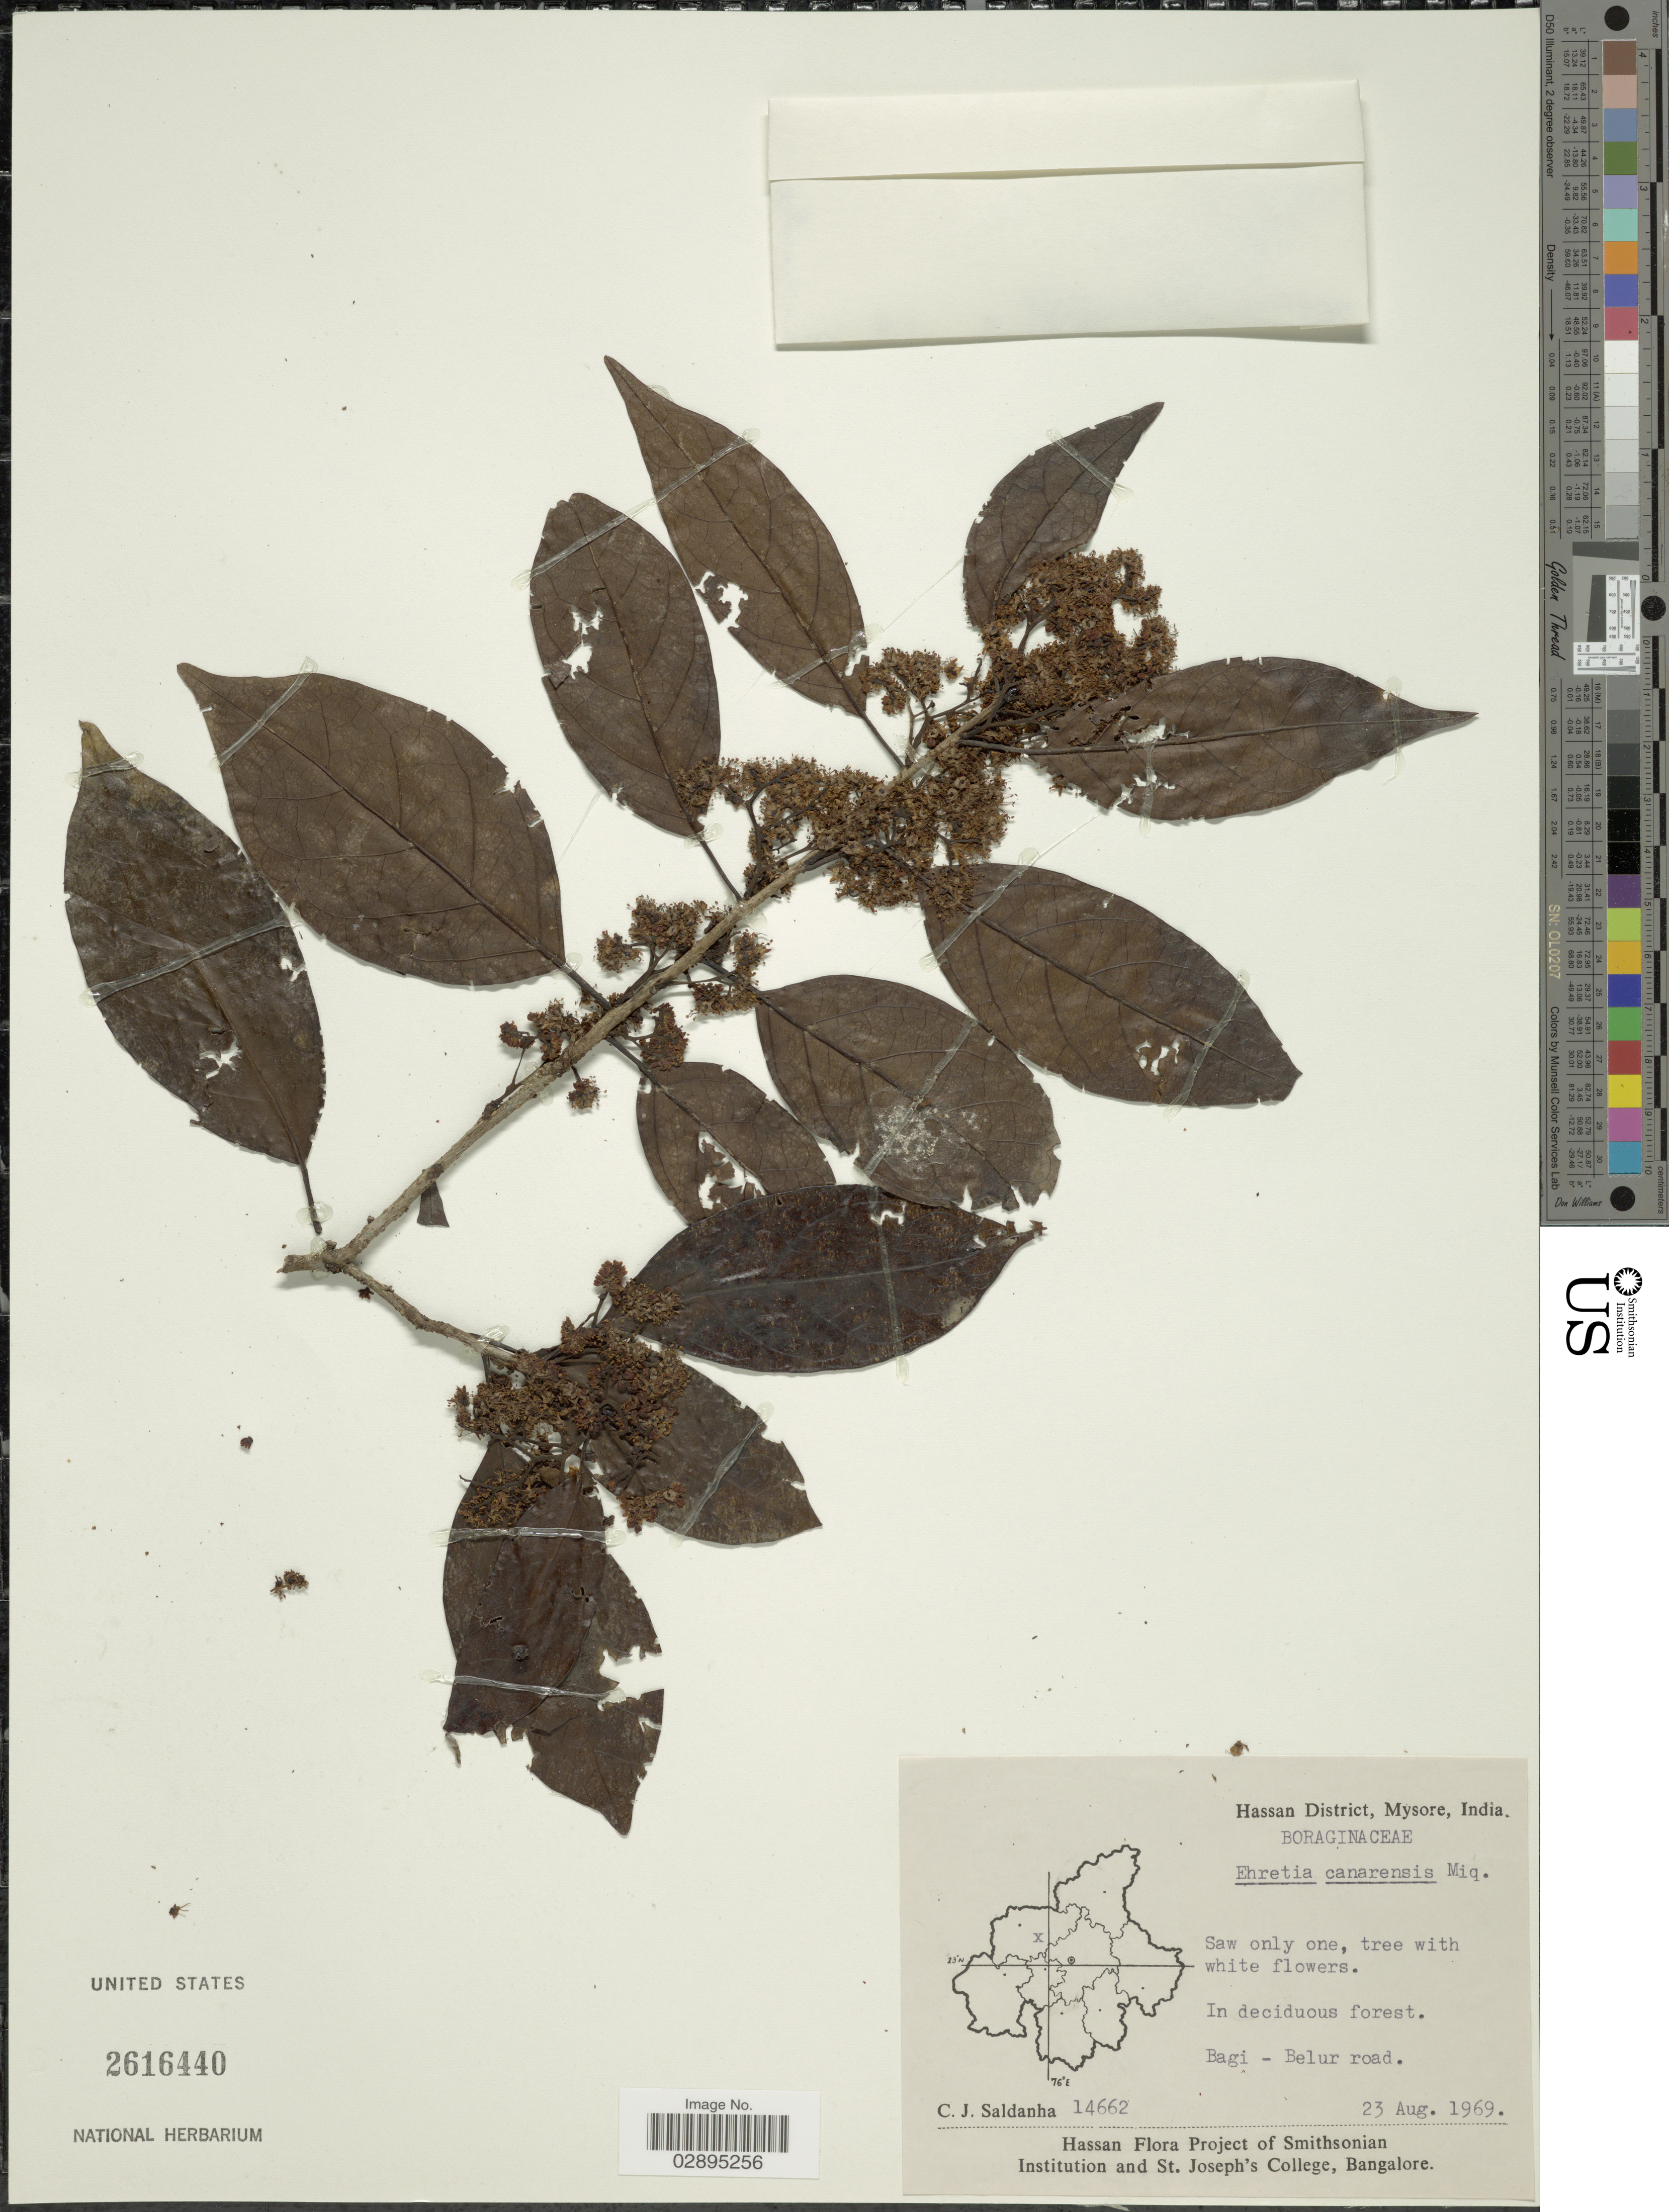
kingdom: Plantae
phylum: Tracheophyta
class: Magnoliopsida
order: Boraginales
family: Ehretiaceae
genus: Ehretia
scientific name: Ehretia canarensis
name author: Miq.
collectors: C. J. Saldanha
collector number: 14662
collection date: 1969-08-23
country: India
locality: Hassan District, Mysore. Bagi - Belur road.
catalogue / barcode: US 2616440